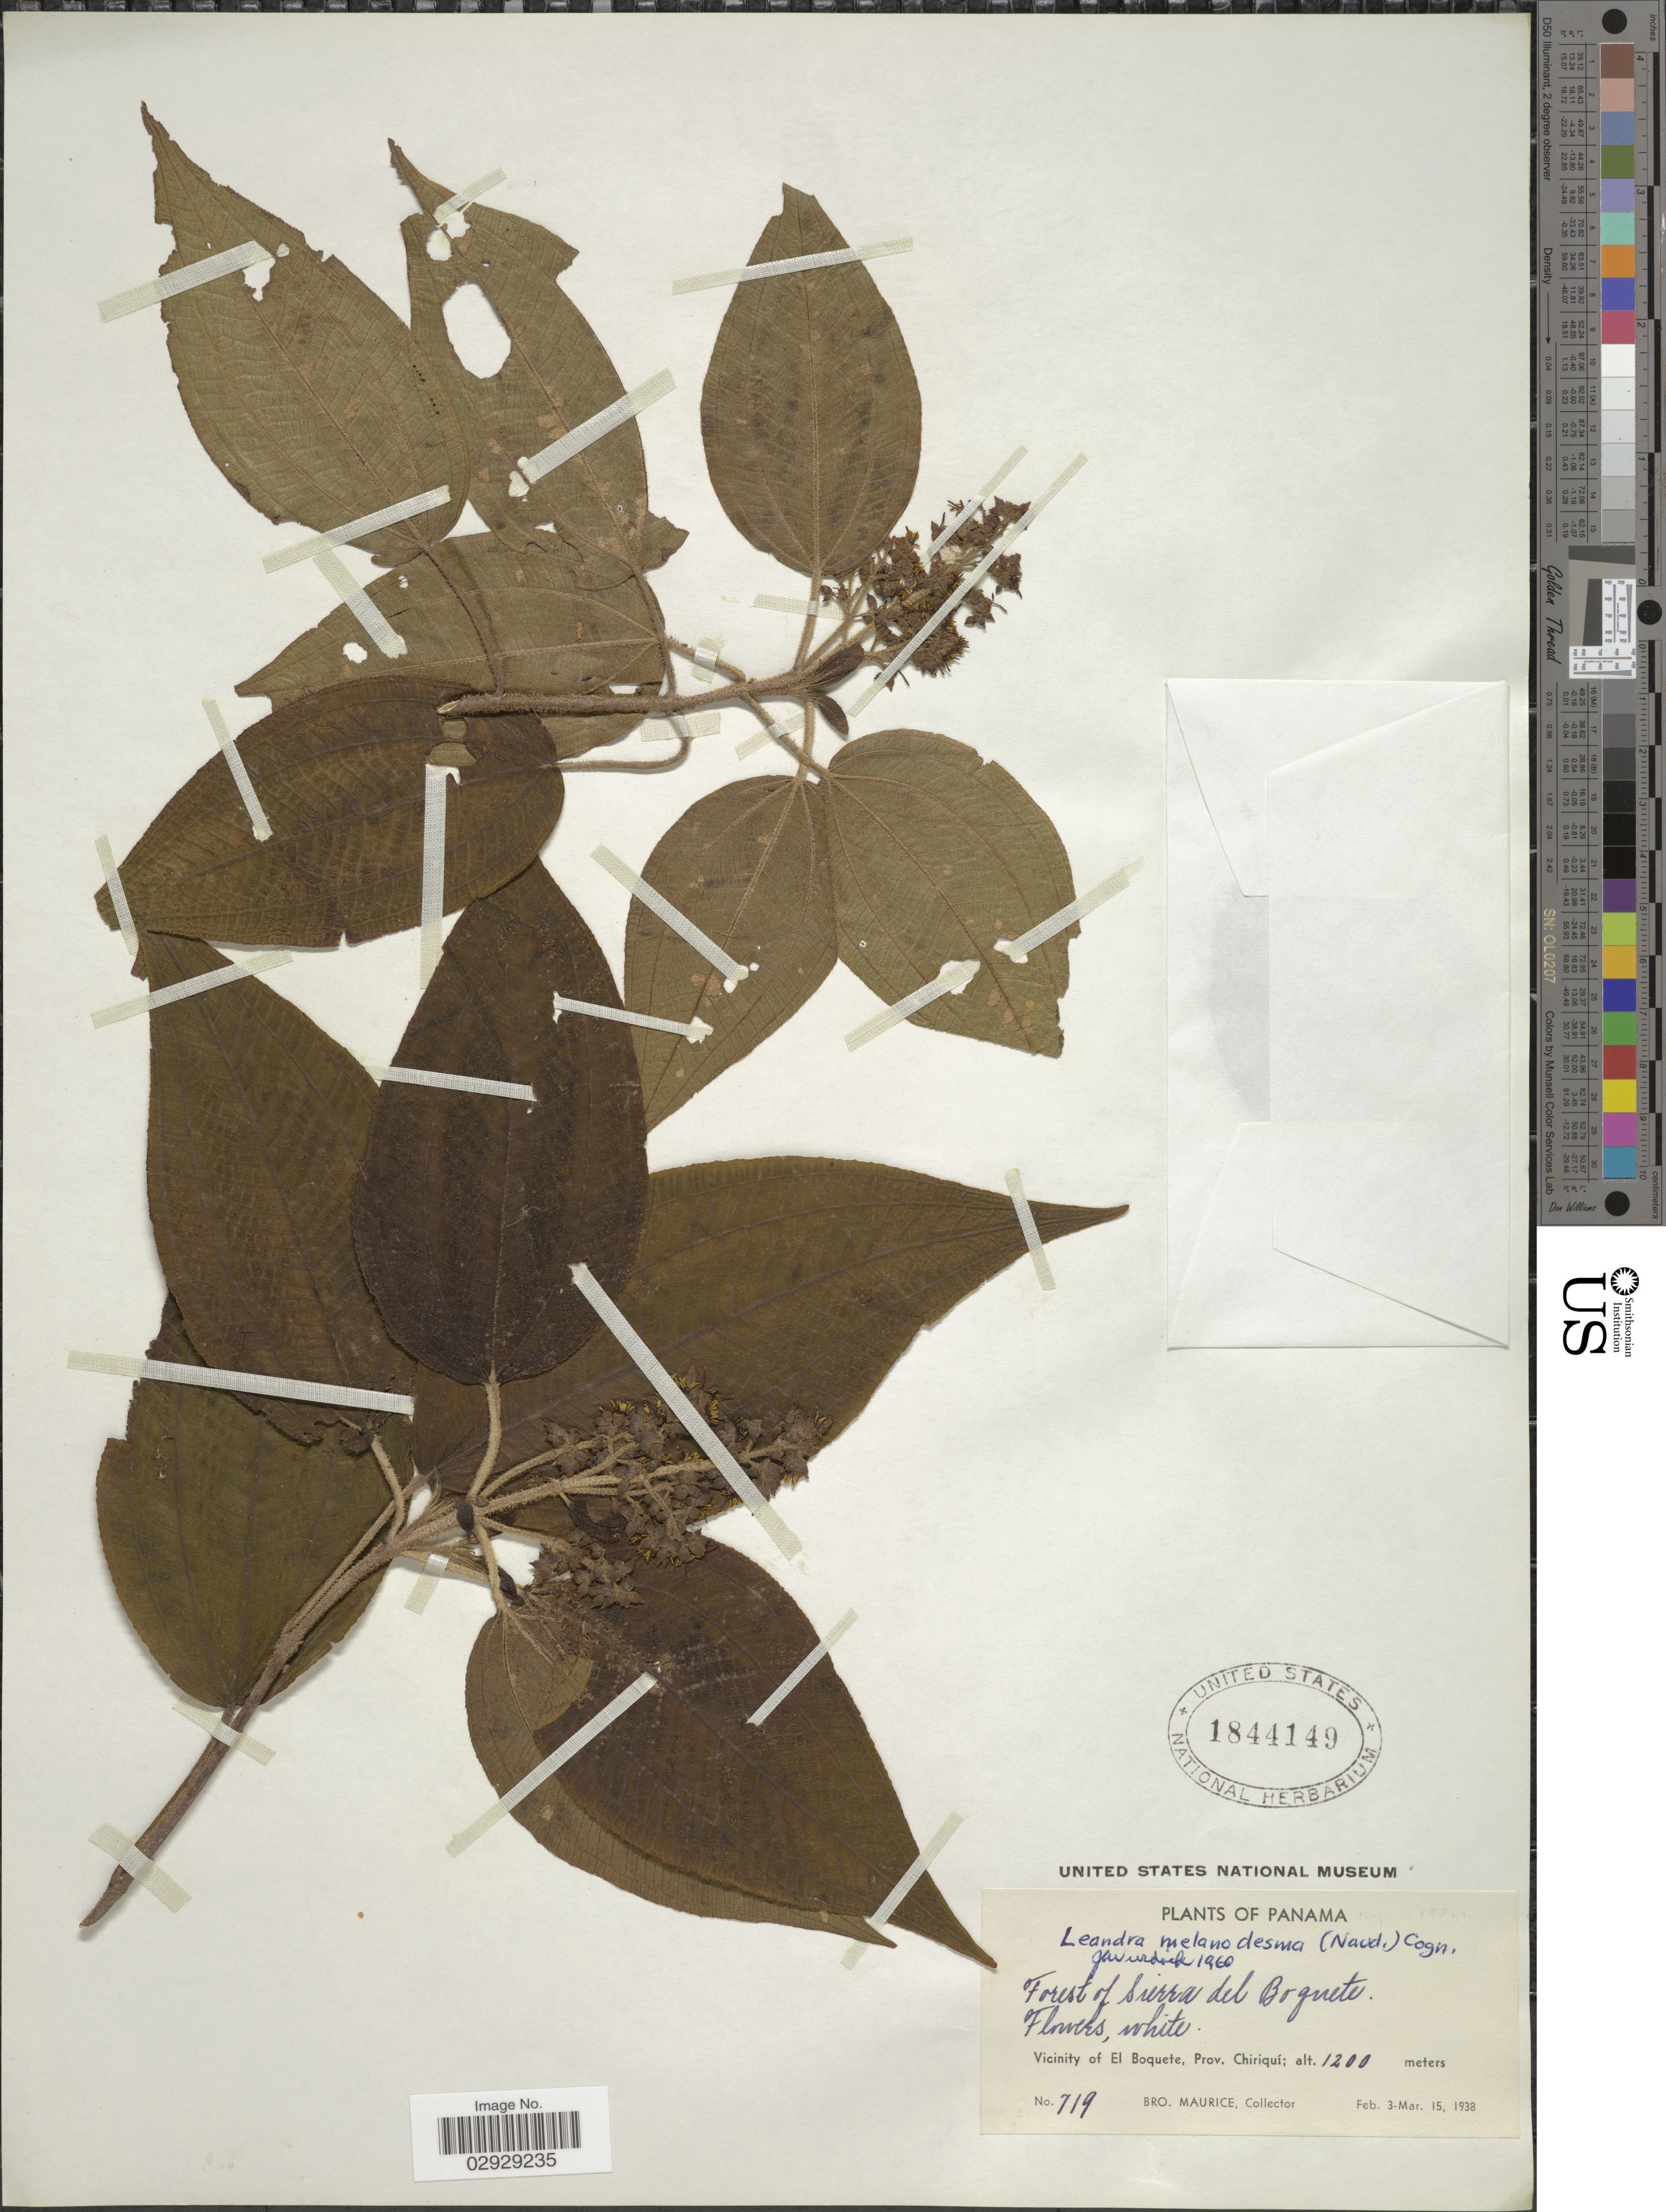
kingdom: Plantae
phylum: Tracheophyta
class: Magnoliopsida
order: Myrtales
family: Melastomataceae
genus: Leandra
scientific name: Leandra melanodesma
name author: (Naudin) Cogn.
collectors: B. Maurice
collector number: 719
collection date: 1938-02-03/1938-03-15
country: Panama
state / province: Chiriqui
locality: Vicinity of El Boquete.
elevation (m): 1200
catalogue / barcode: US 1844149